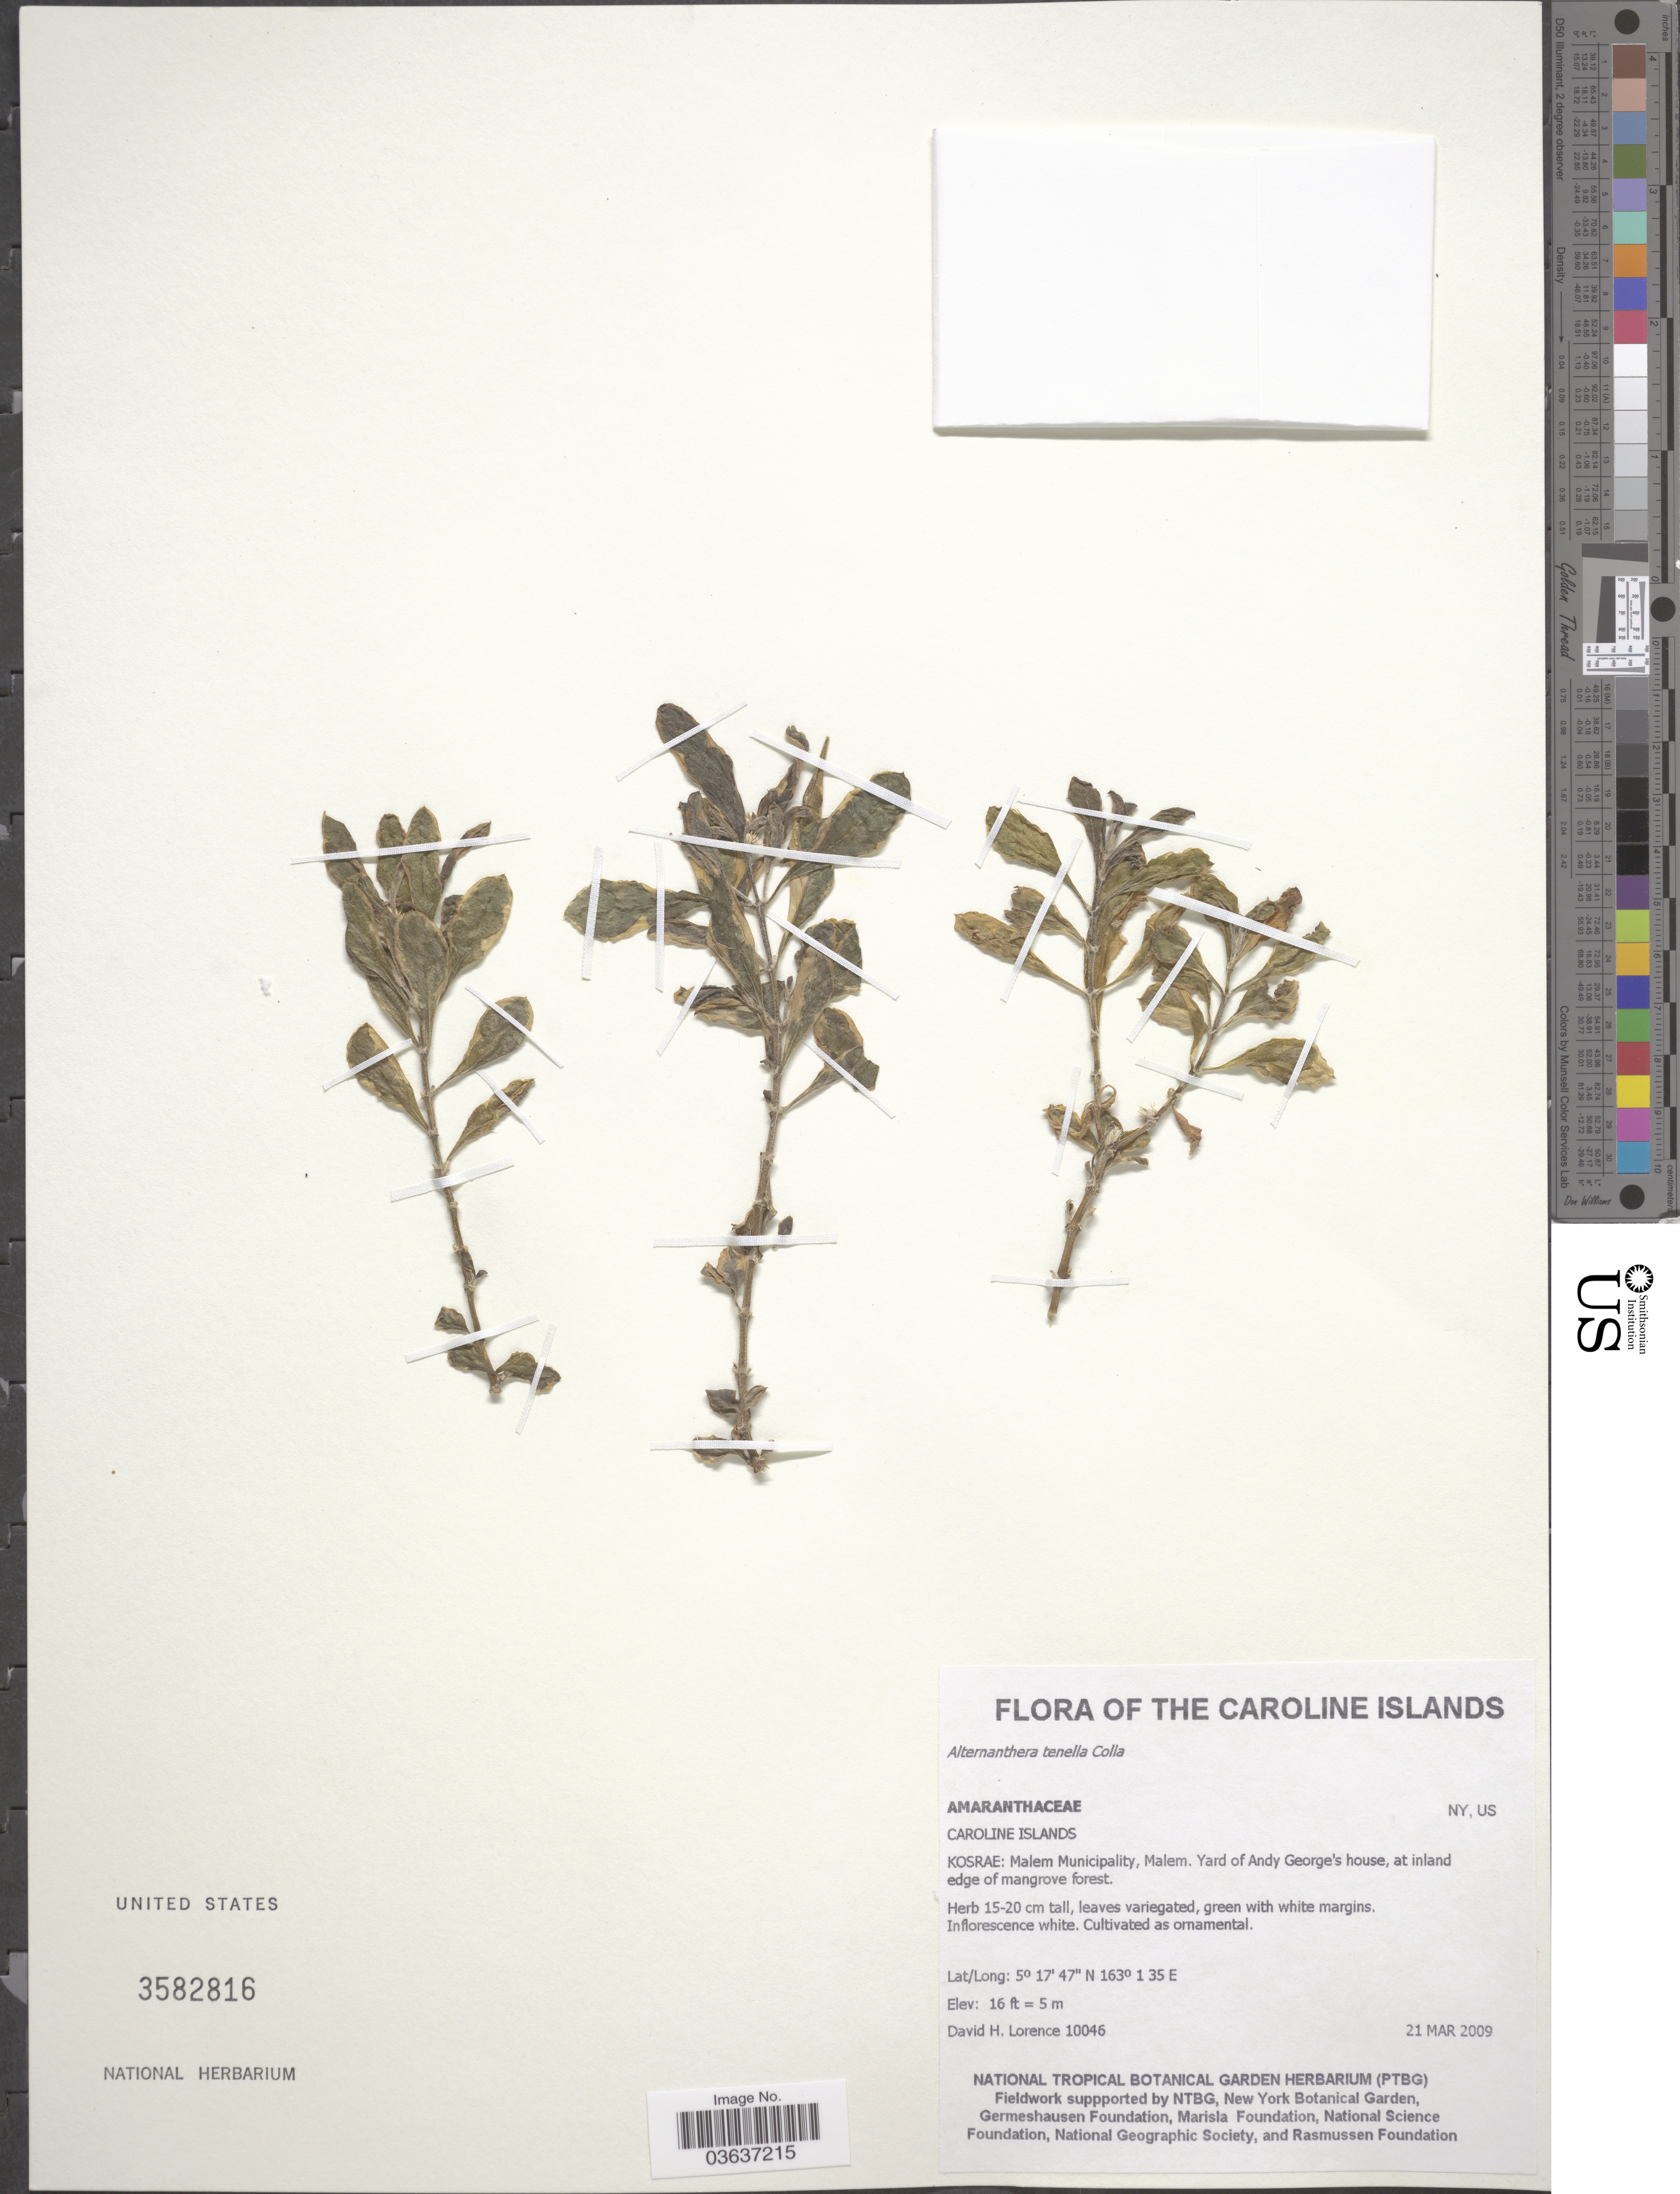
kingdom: Plantae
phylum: Tracheophyta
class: Magnoliopsida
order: Caryophyllales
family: Amaranthaceae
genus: Alternanthera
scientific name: Alternanthera tenella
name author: Colla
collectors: D. Lorence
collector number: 10046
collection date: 2009-03-21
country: Micronesia, Federated States of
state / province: Kosrae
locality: The Caroline Islands. Malem Municipality, Malem. Yard of Andy George's house, at inland edge of mangrove forest.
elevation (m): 5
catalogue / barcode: US 3582816